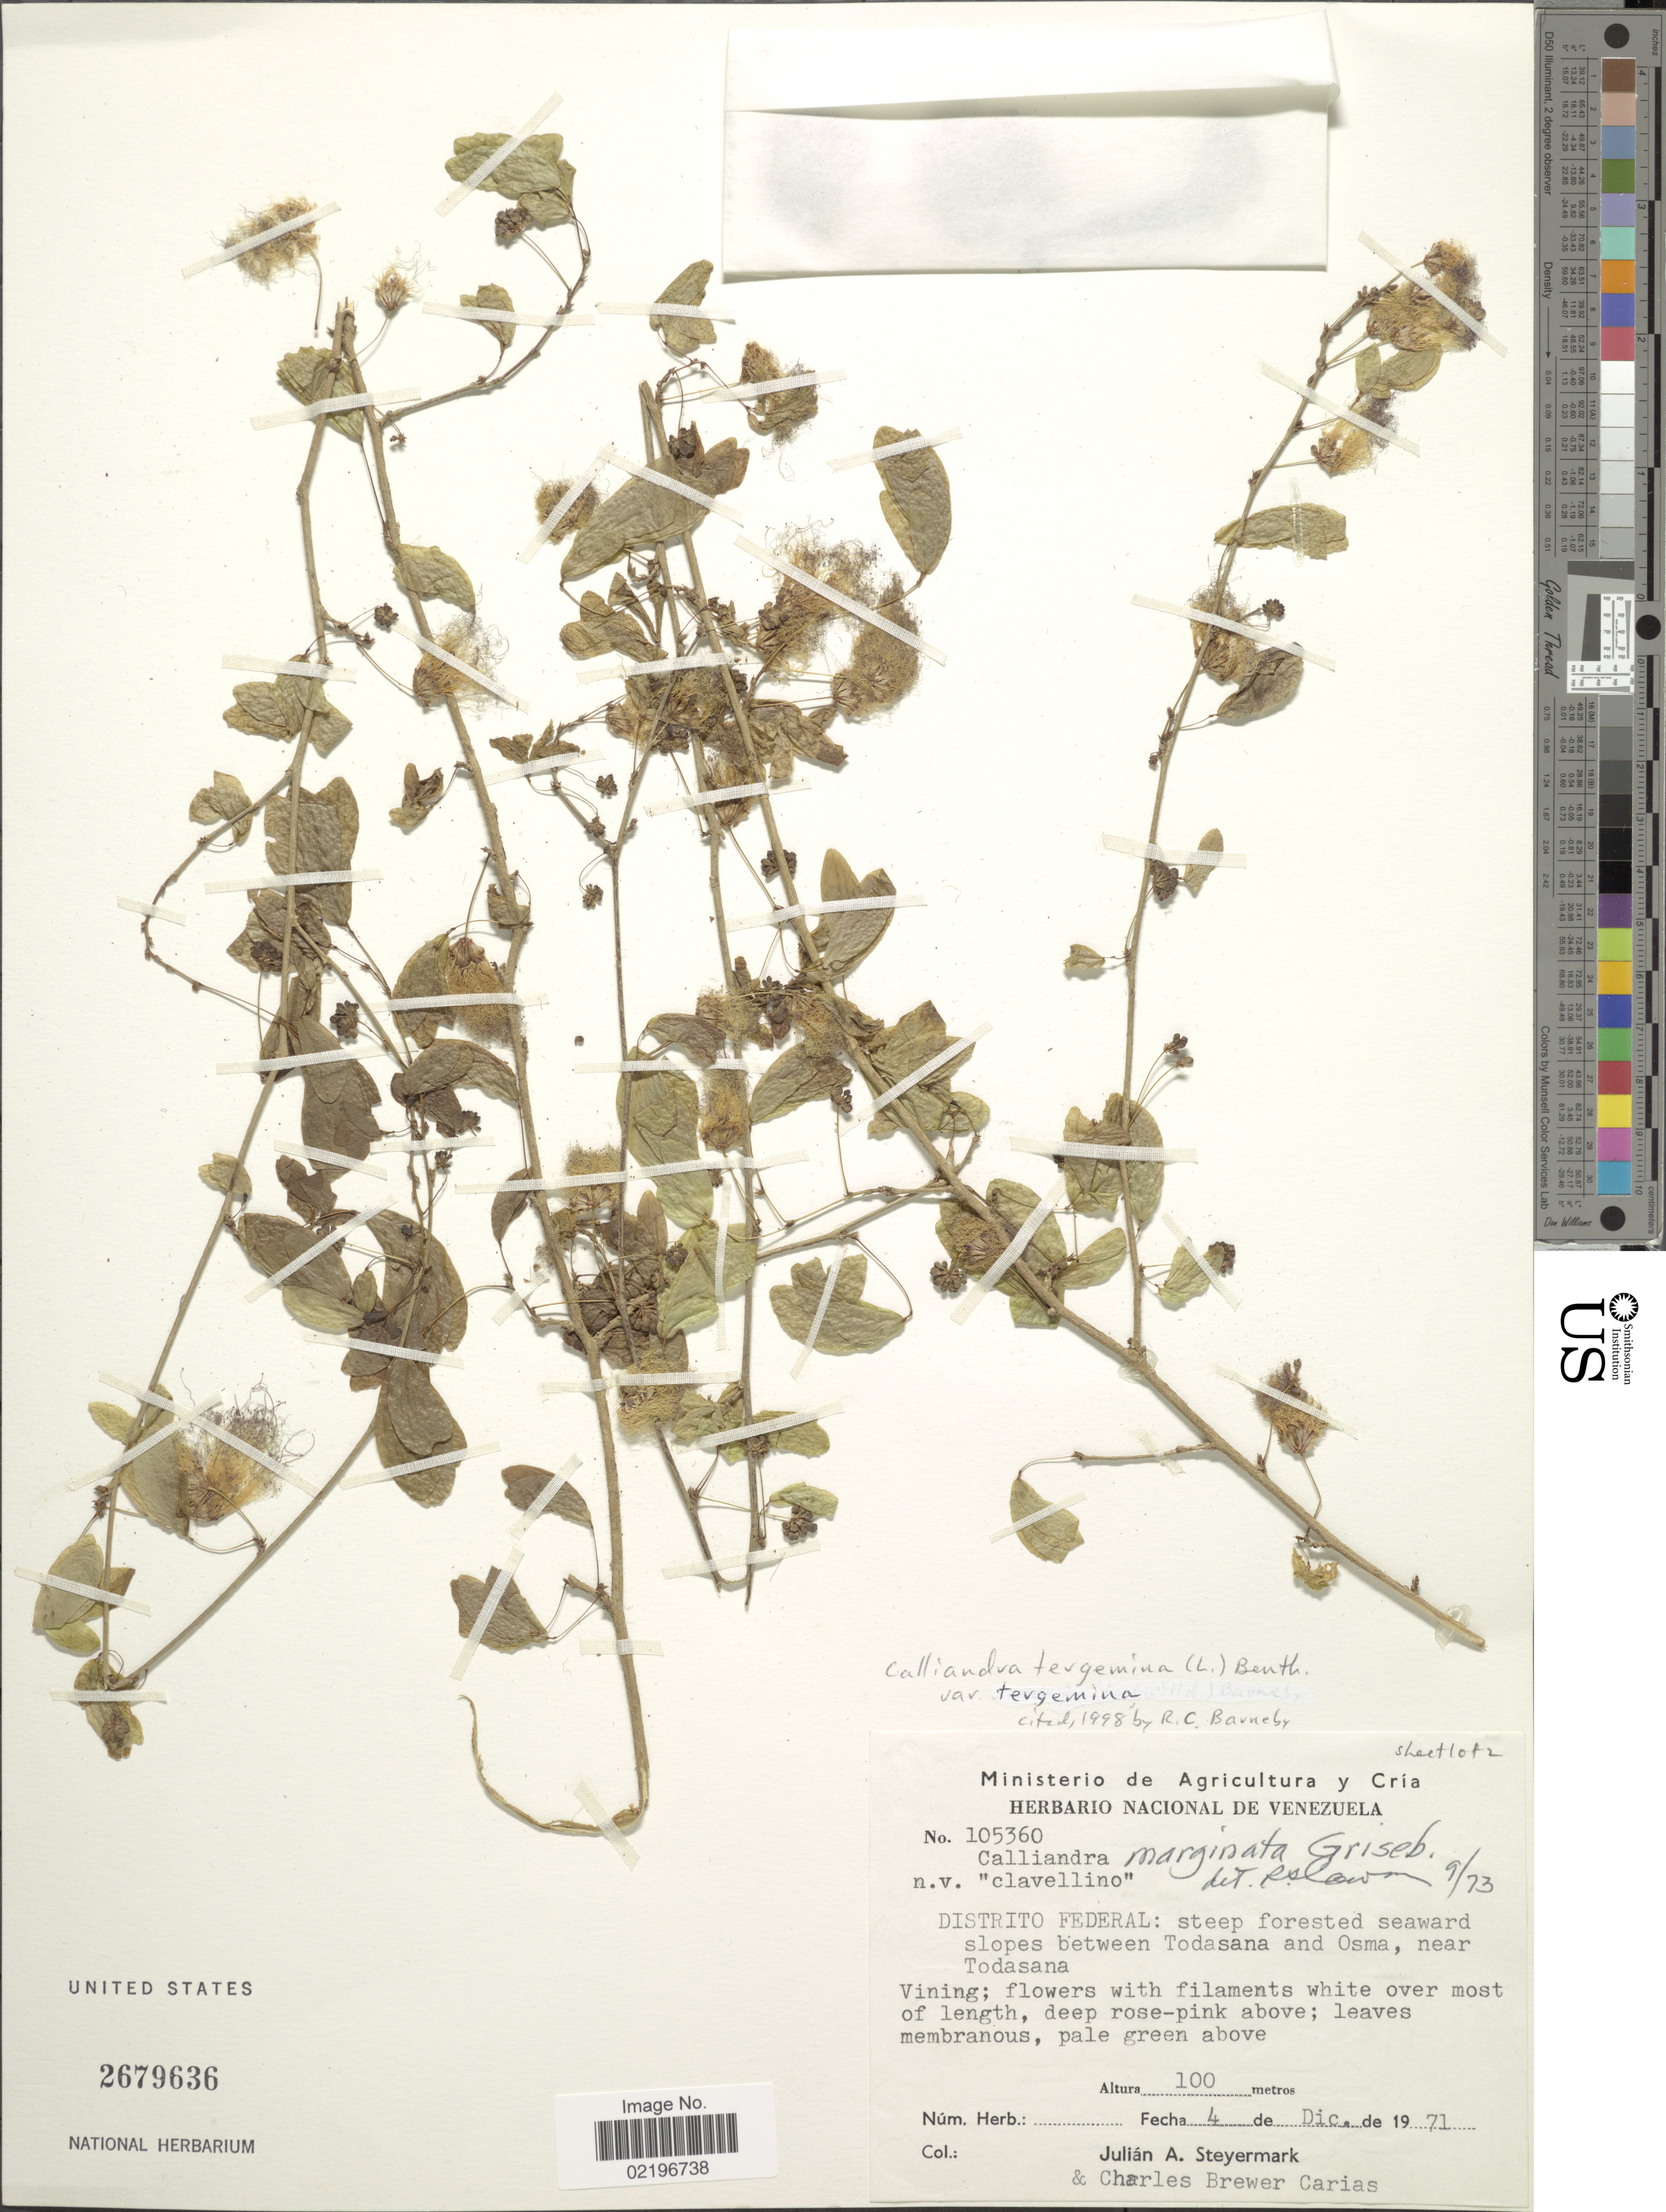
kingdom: Plantae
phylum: Tracheophyta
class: Magnoliopsida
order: Fabales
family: Fabaceae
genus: Calliandra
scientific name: Calliandra tergemina var. tergemina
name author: (L.) Benth.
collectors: J. Steyermark & C. Brewer-Carias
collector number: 105360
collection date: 1971-12-04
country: Venezuela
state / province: Distrito Federal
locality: Steep forested seaward slopes between Todasana and Osma, near Todasana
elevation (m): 100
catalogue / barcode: US 2679636